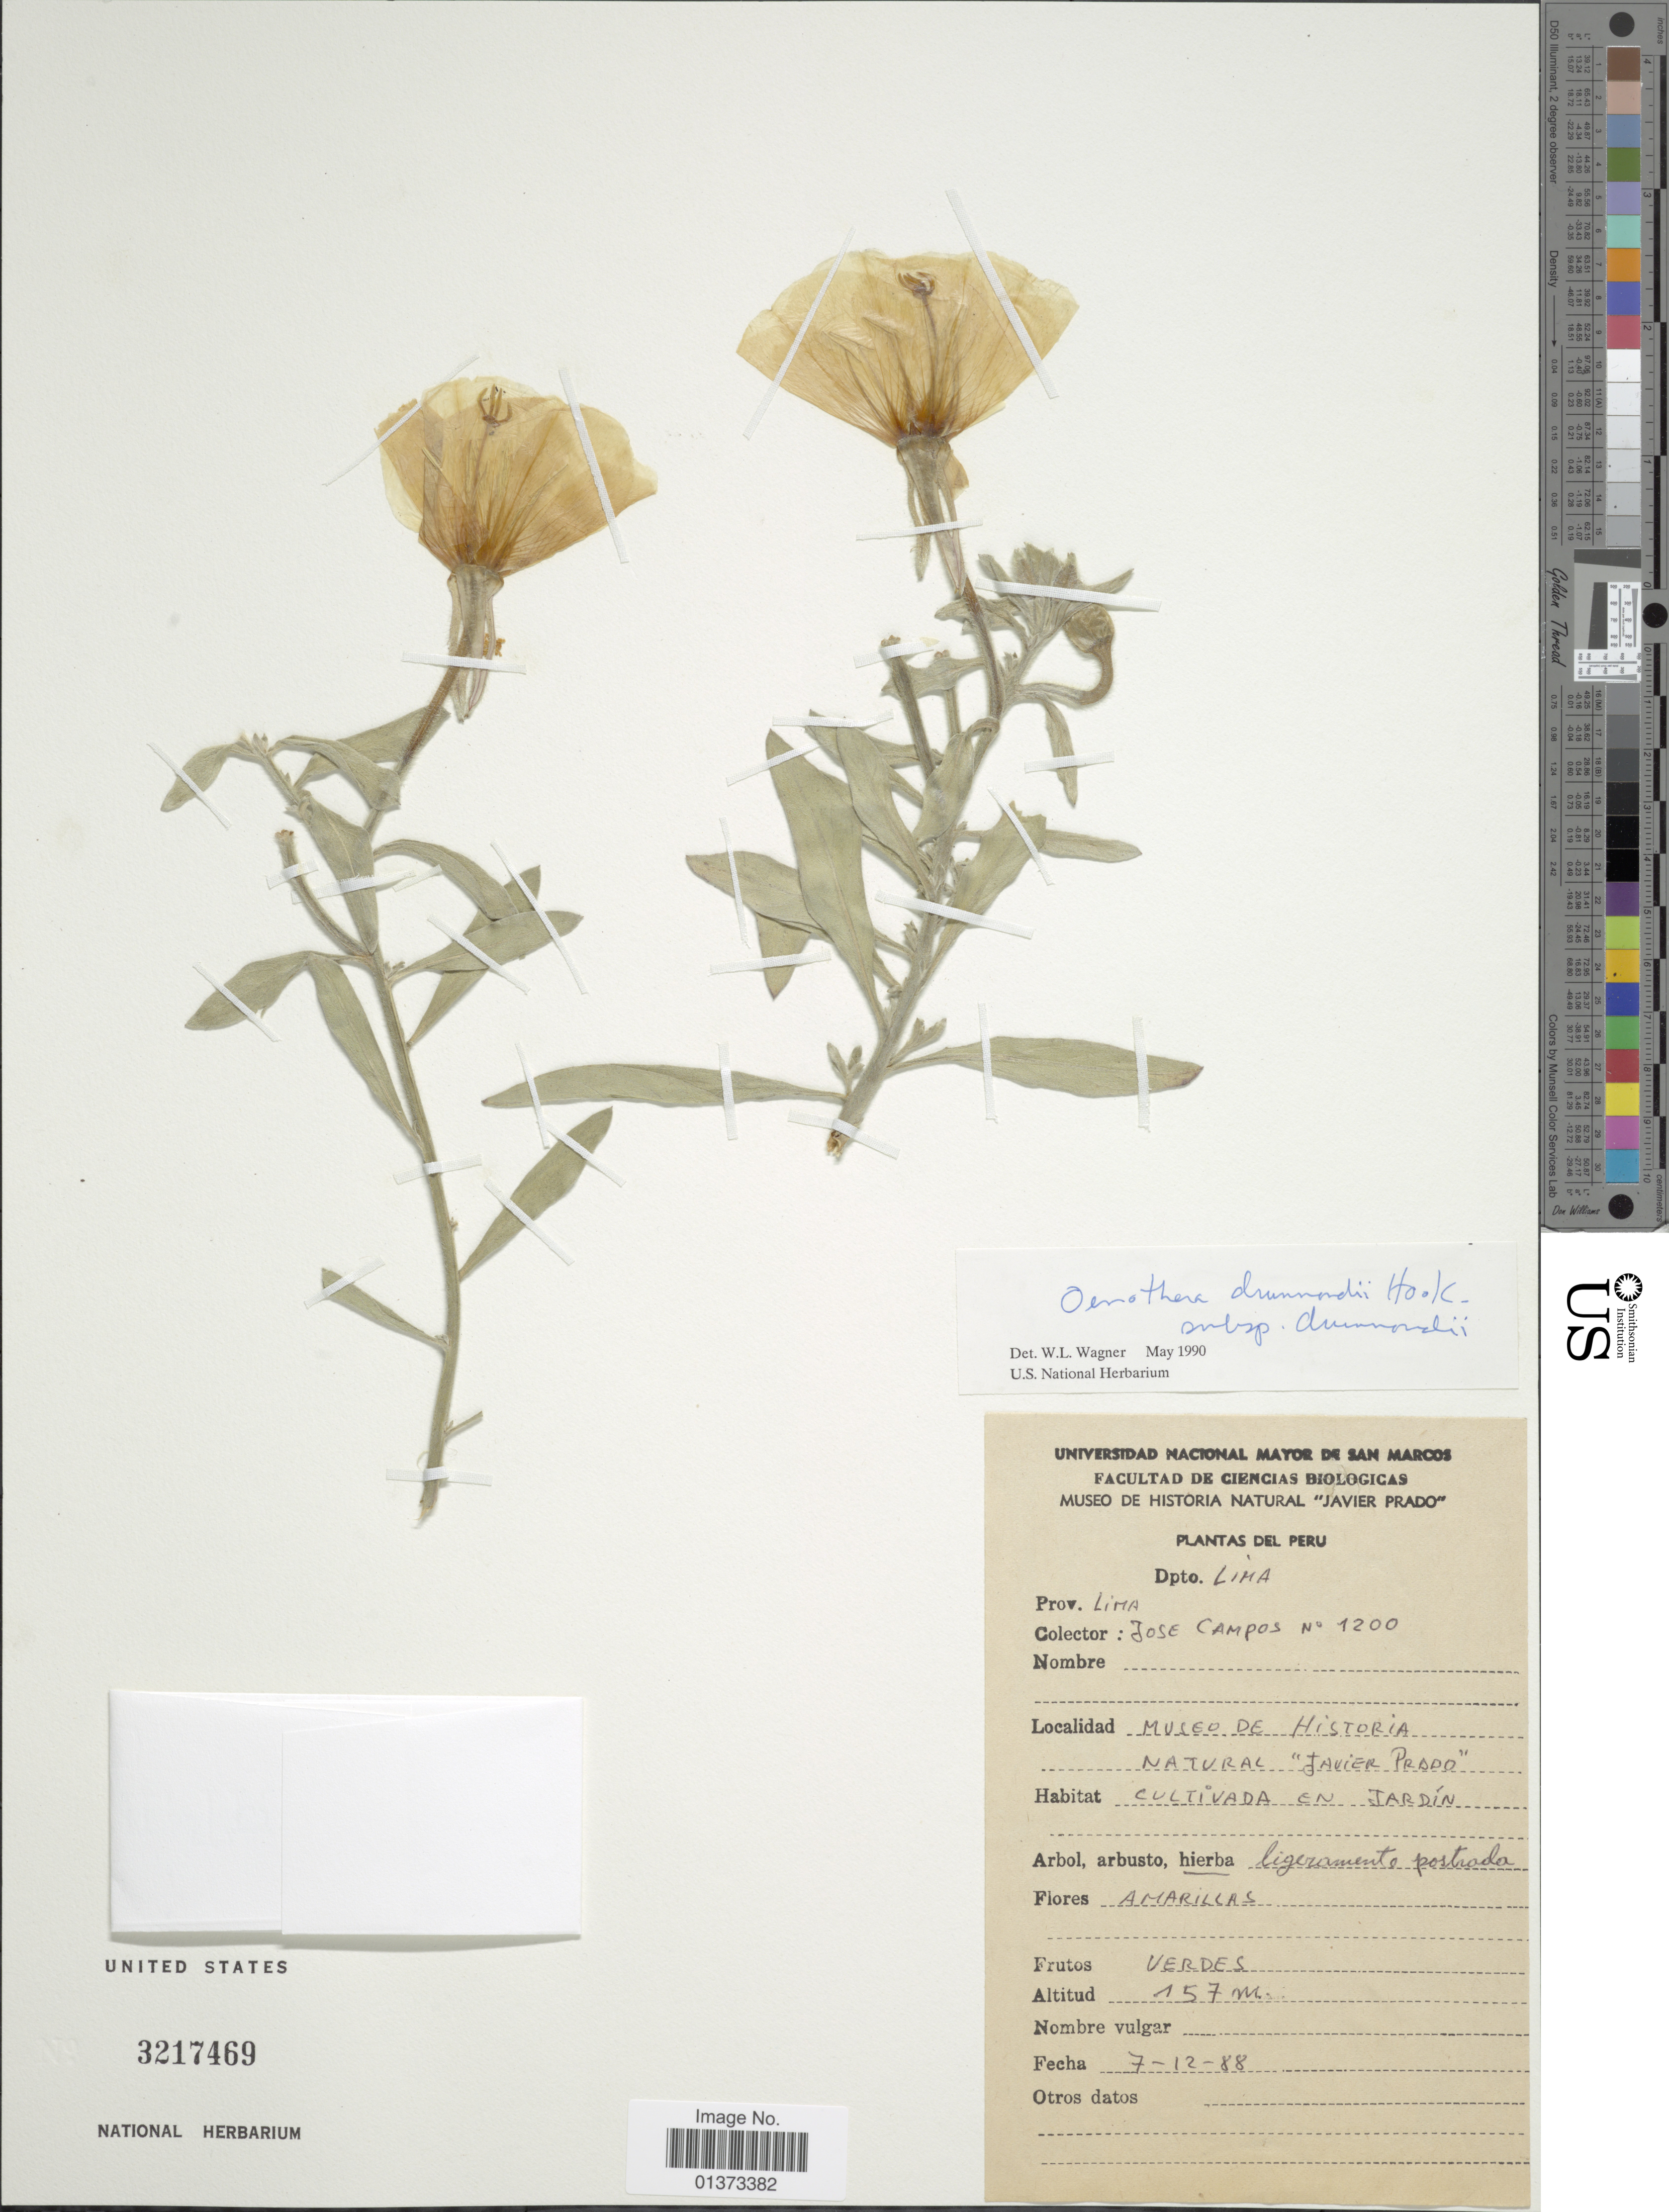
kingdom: Plantae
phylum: Tracheophyta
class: Magnoliopsida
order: Myrtales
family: Onagraceae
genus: Oenothera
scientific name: Oenothera drummondii subsp. drummondii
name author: Hook.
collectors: J. Campos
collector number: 1200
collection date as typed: Transcribed d/m/y: 7/12/88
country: Peru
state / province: Lima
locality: Museo de Historia Natural "Javier Prado," cultivada en jardín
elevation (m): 157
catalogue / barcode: US 3217469